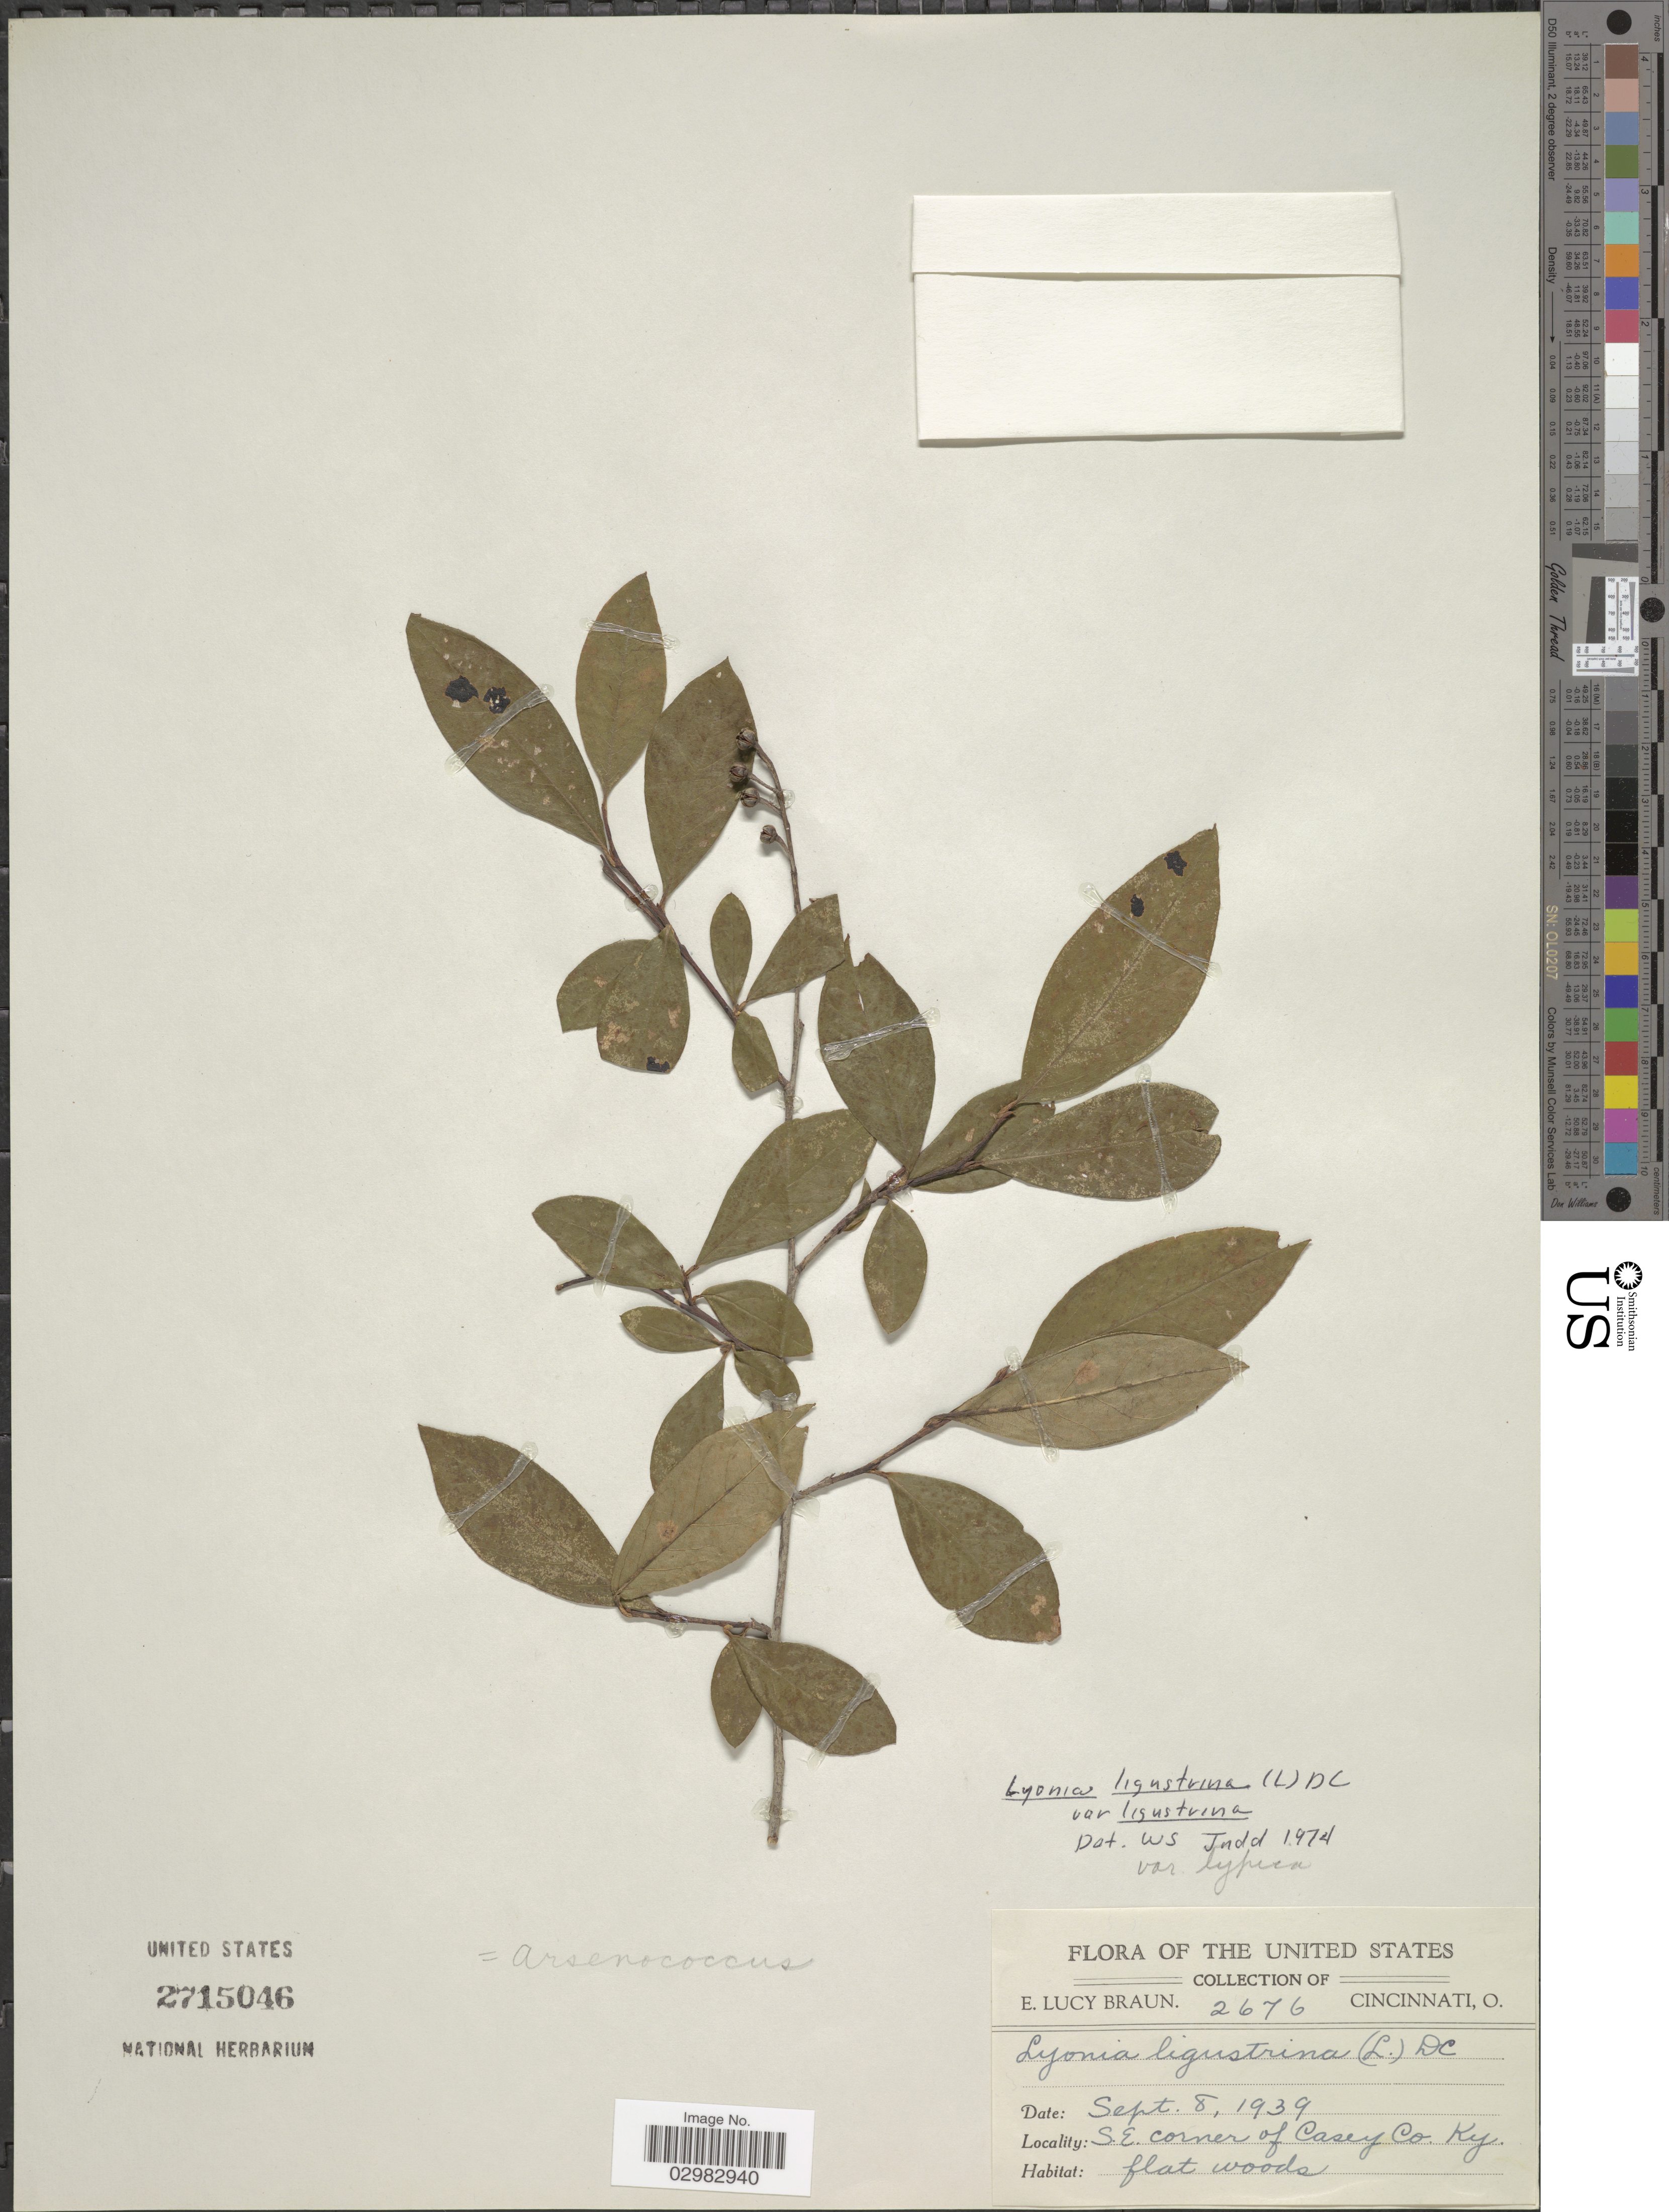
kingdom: Plantae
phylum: Tracheophyta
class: Magnoliopsida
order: Ericales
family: Ericaceae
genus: Lyonia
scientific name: Lyonia ligustrina var. ligustrina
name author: (L.) DC.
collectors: E. L. Braun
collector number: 2676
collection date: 1939-09-08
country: United States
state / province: Kentucky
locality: S.E. corner of Casey Co.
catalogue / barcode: US 2715046